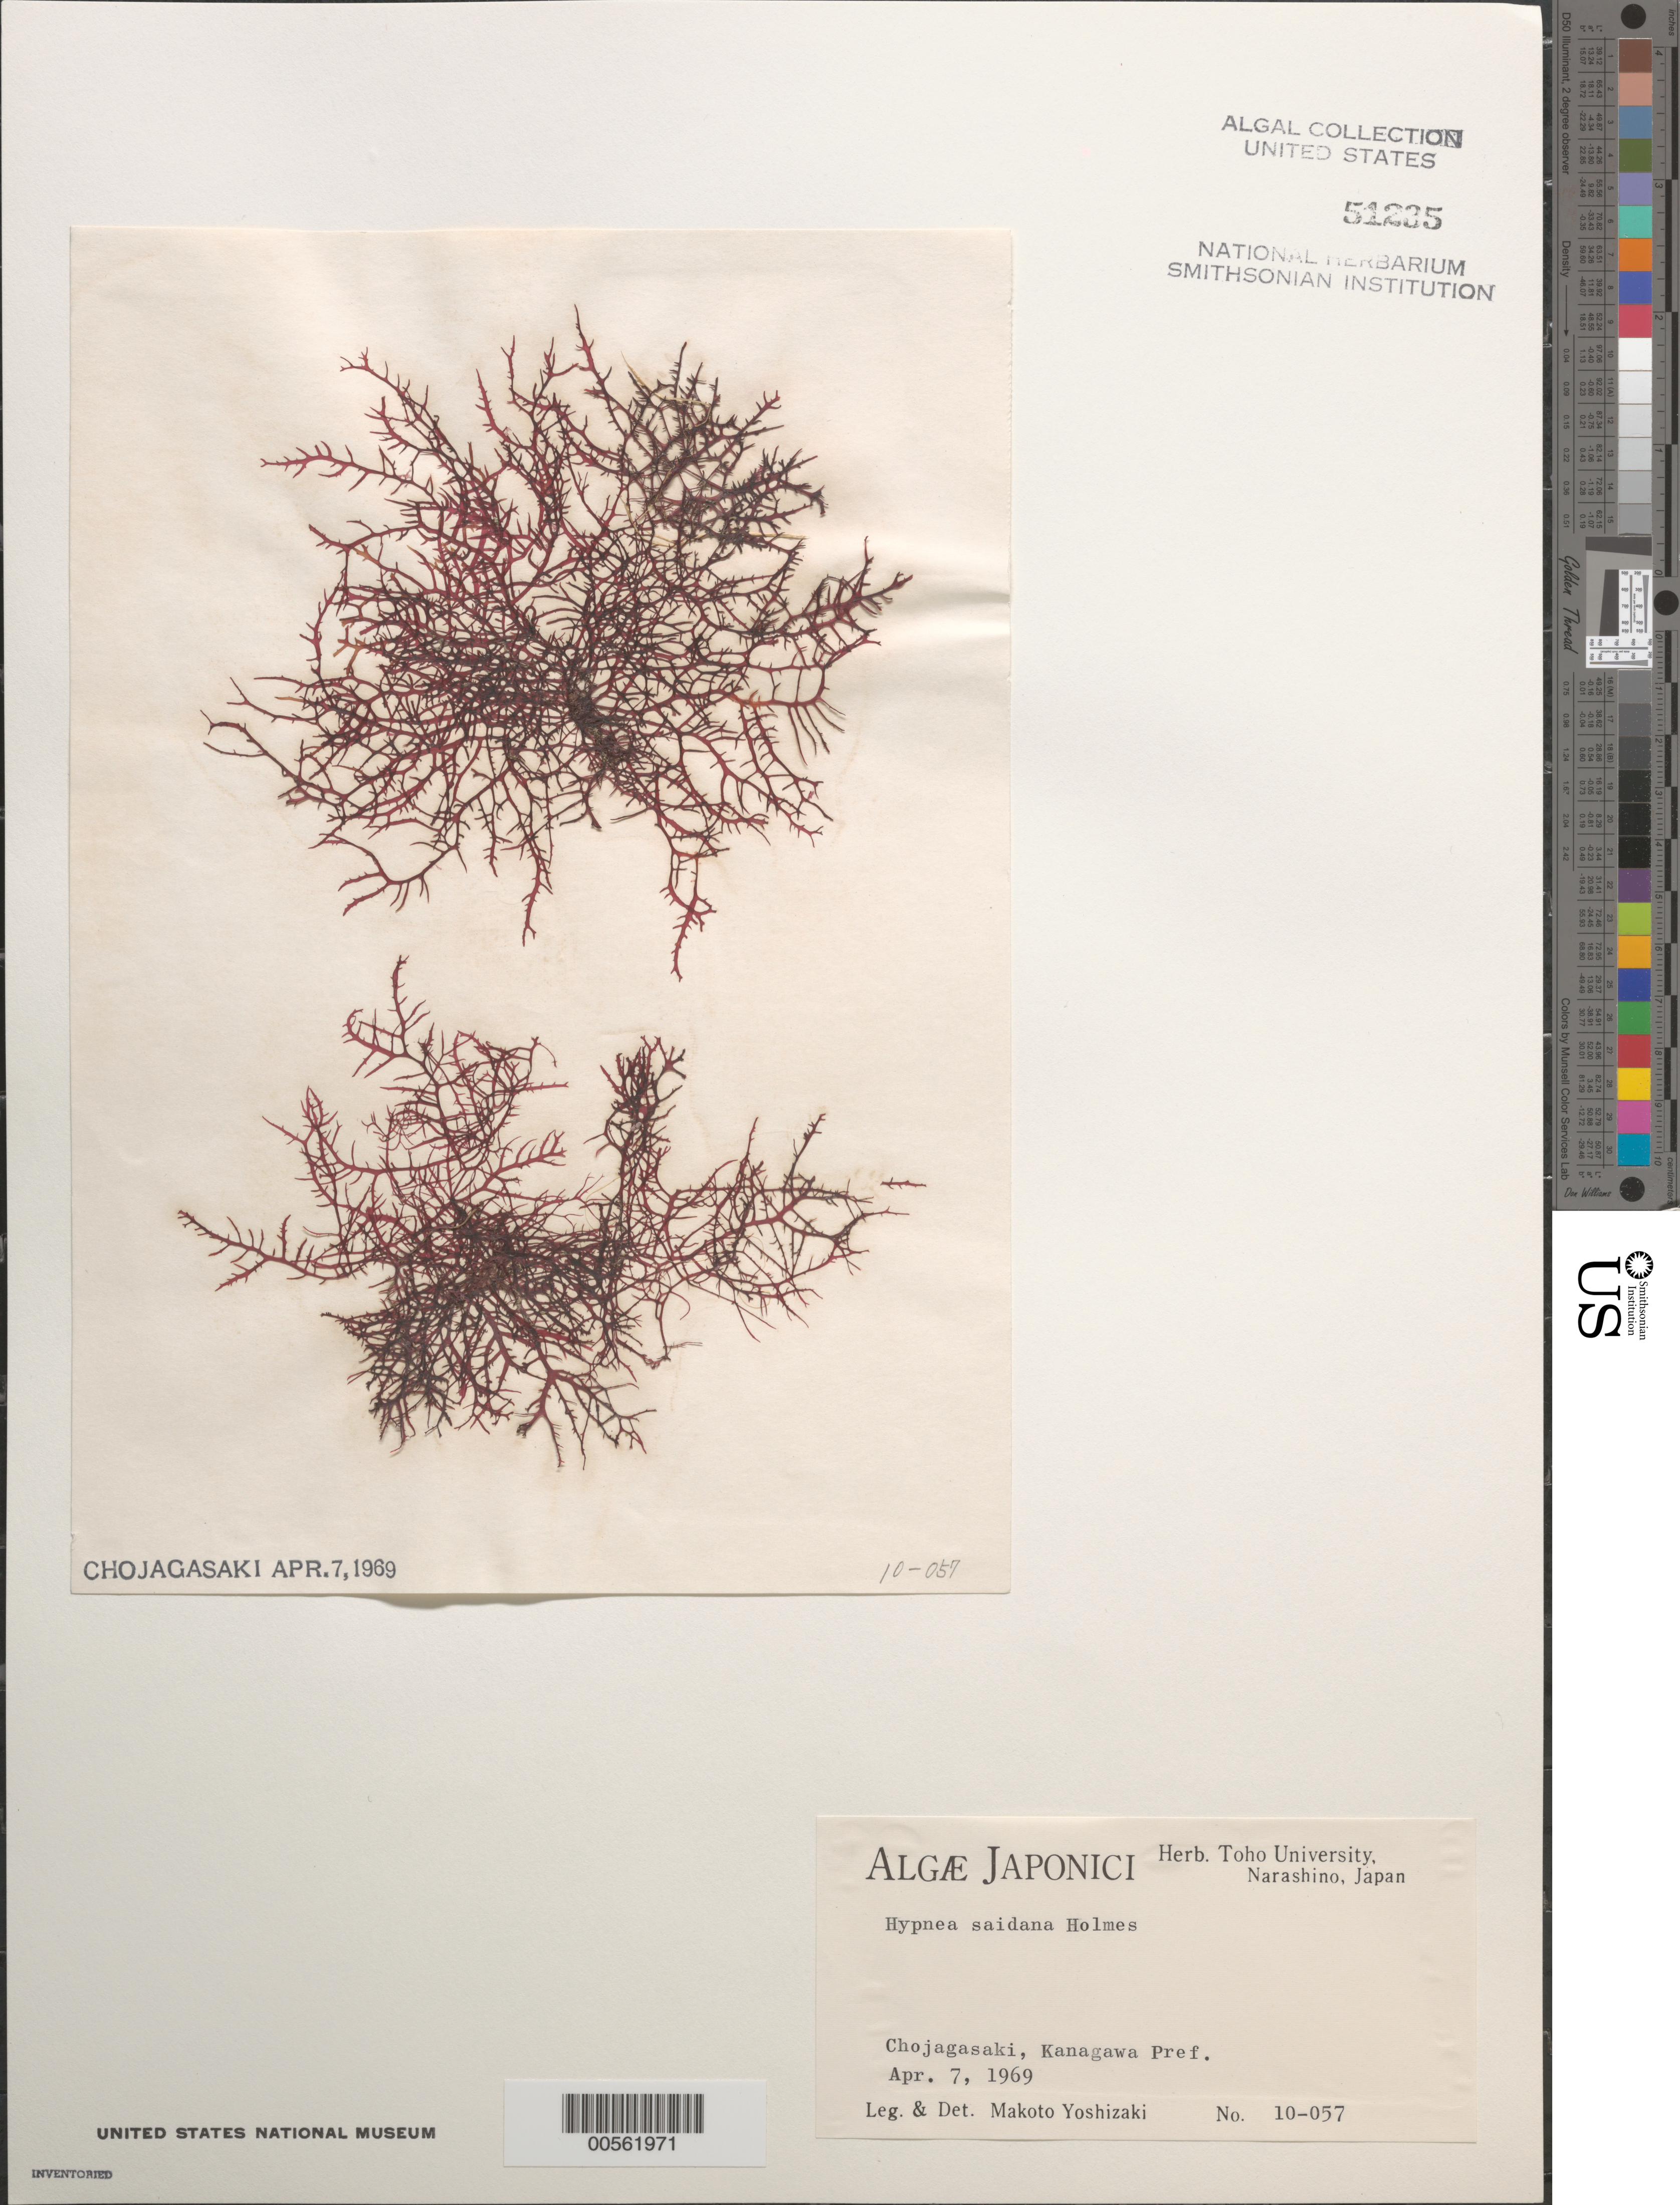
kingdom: Plantae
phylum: Rhodophyta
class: Florideophyceae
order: Gigartinales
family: Cystocloniaceae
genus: Calliblepharis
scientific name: Calliblepharis saidana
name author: (E.M. Holmes) M.Y.Yang & M.S. Kim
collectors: M. Yoshizaki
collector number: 10-057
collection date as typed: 07 Apr 1969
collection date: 1969-04-07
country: Japan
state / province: Kanagawa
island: Honshu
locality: Chojagasaki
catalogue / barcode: US 51235